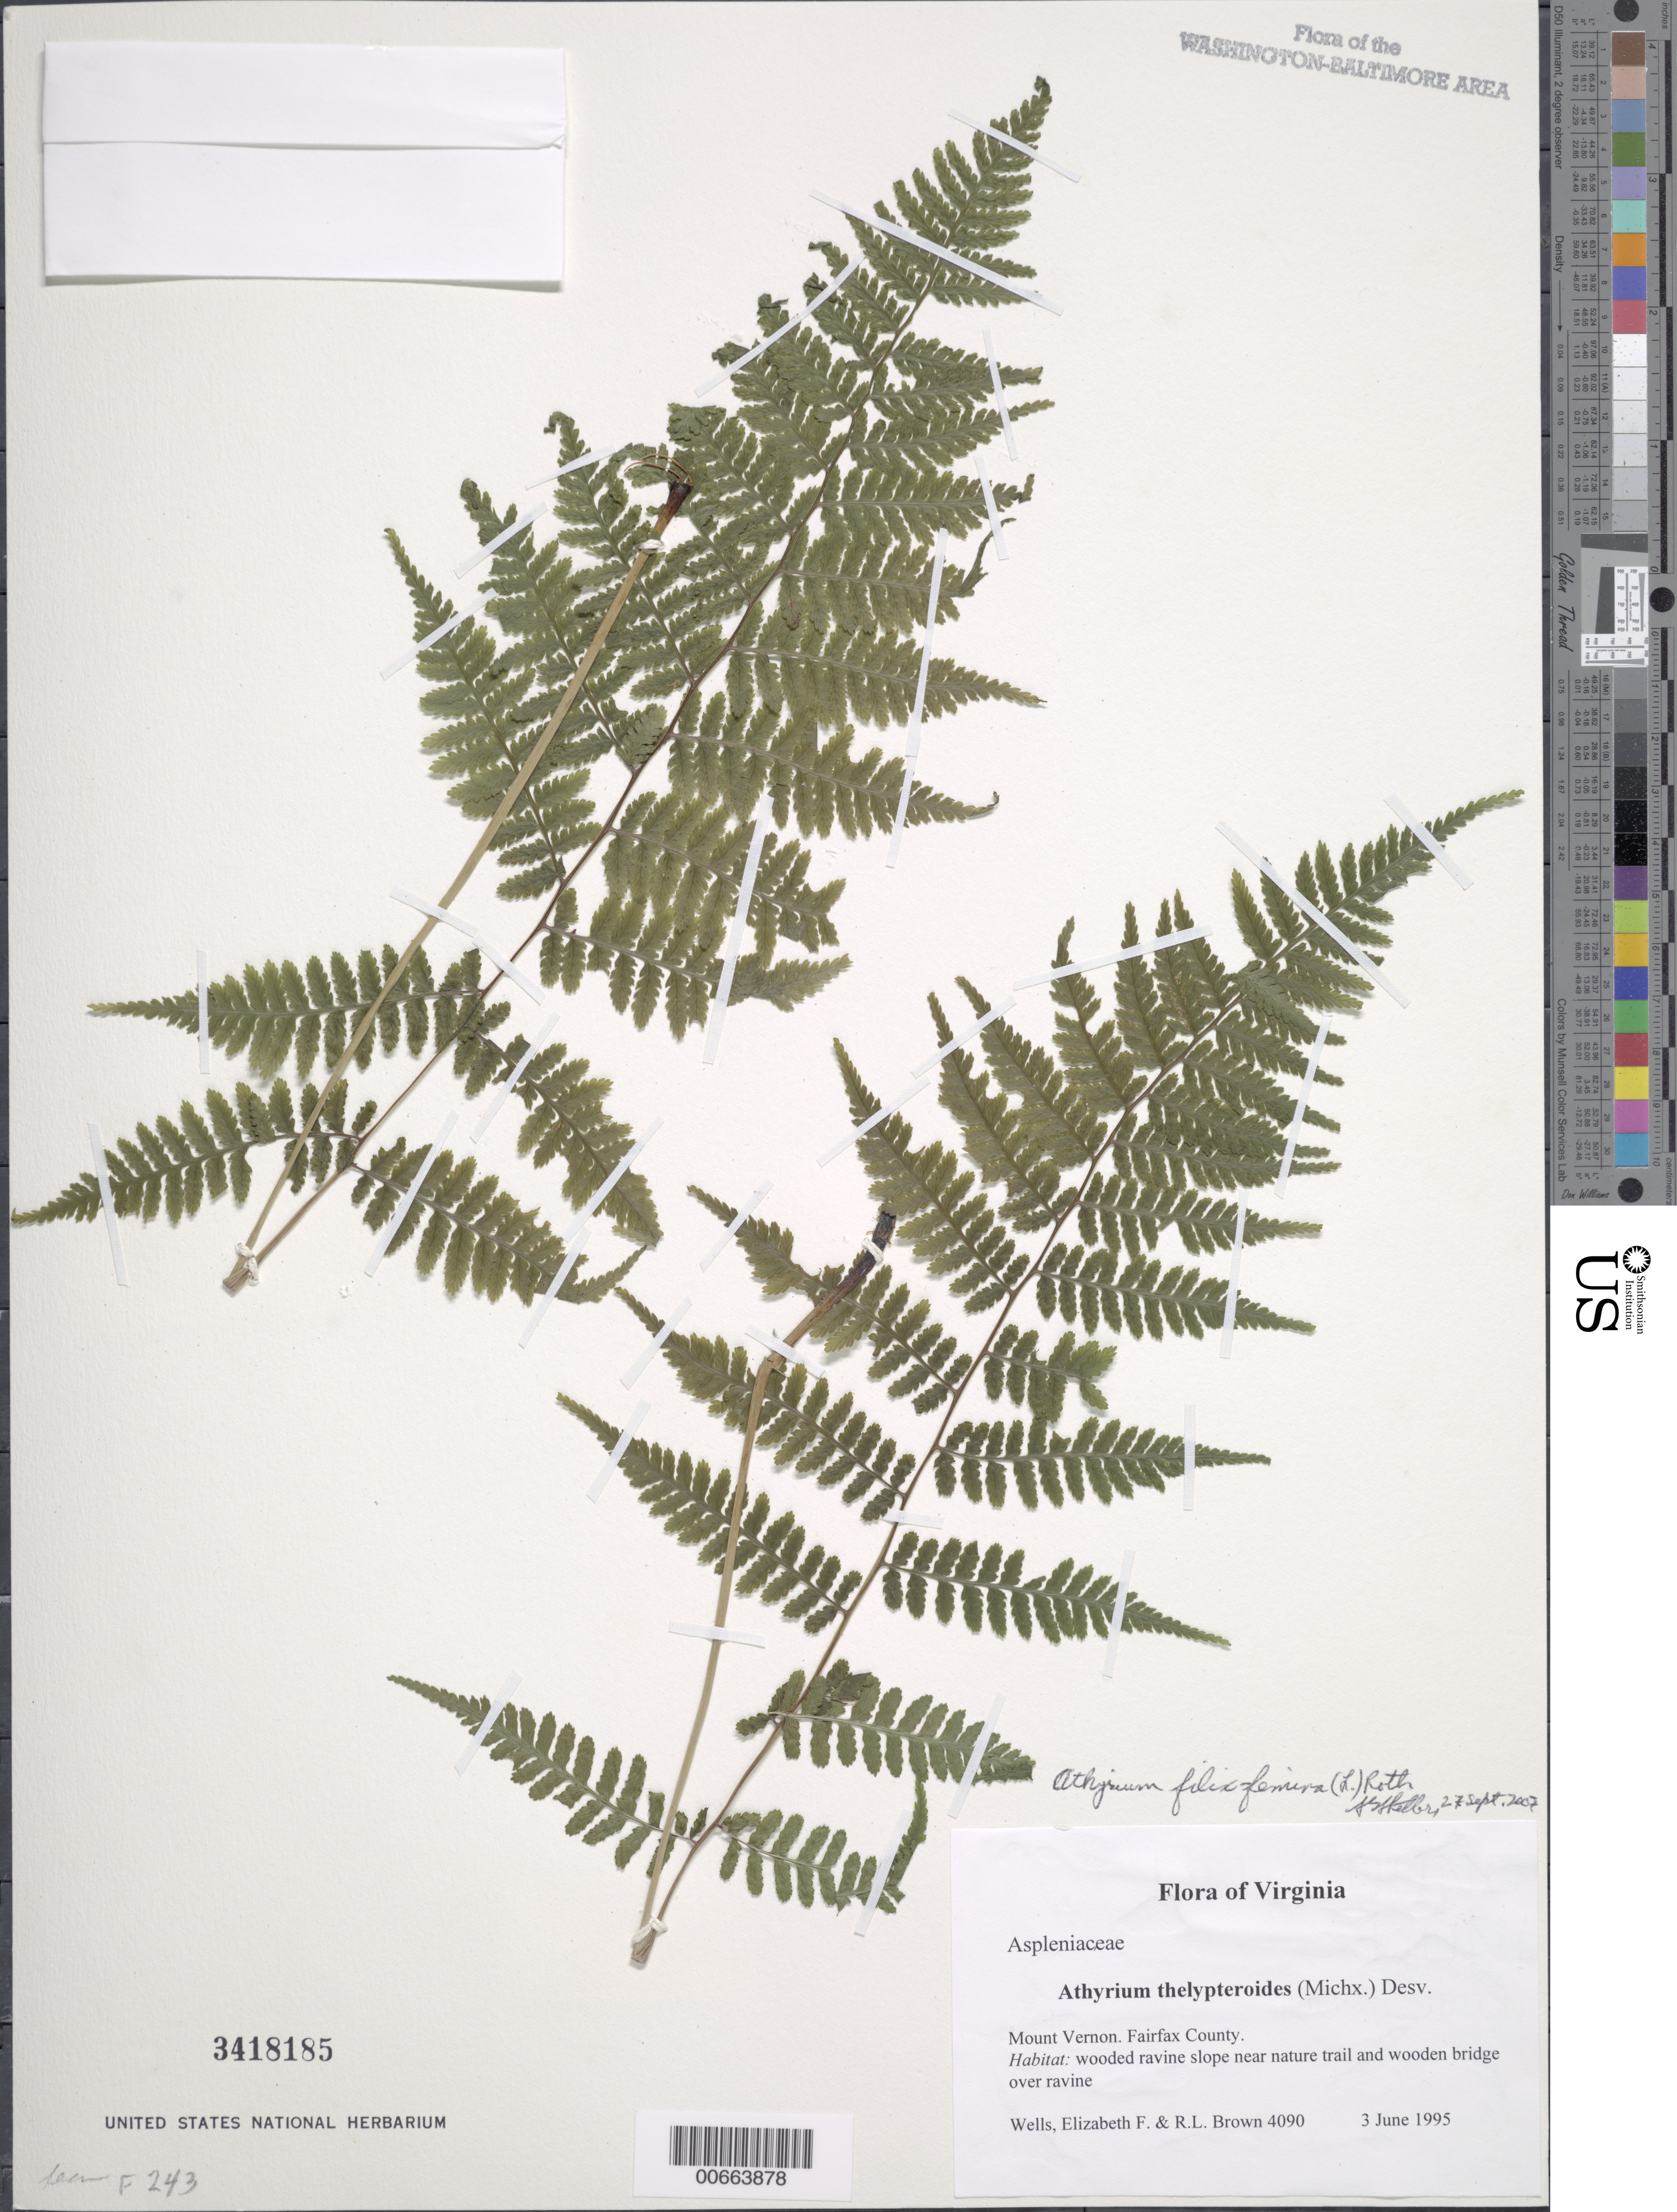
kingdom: Plantae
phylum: Tracheophyta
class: Polypodiopsida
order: Polypodiales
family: Athyriaceae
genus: Athyrium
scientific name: Athyrium filix-femina var. asplenioides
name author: (Michx.) Farw.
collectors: E. F. Wells & R. L. Brown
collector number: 4090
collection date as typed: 03 Jun 1995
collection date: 1995-06-03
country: United States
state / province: Virginia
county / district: Fairfax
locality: Mount Vernon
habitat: wooded ravine slope near nature trail and wooden bridge over ravine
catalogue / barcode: US 3418185